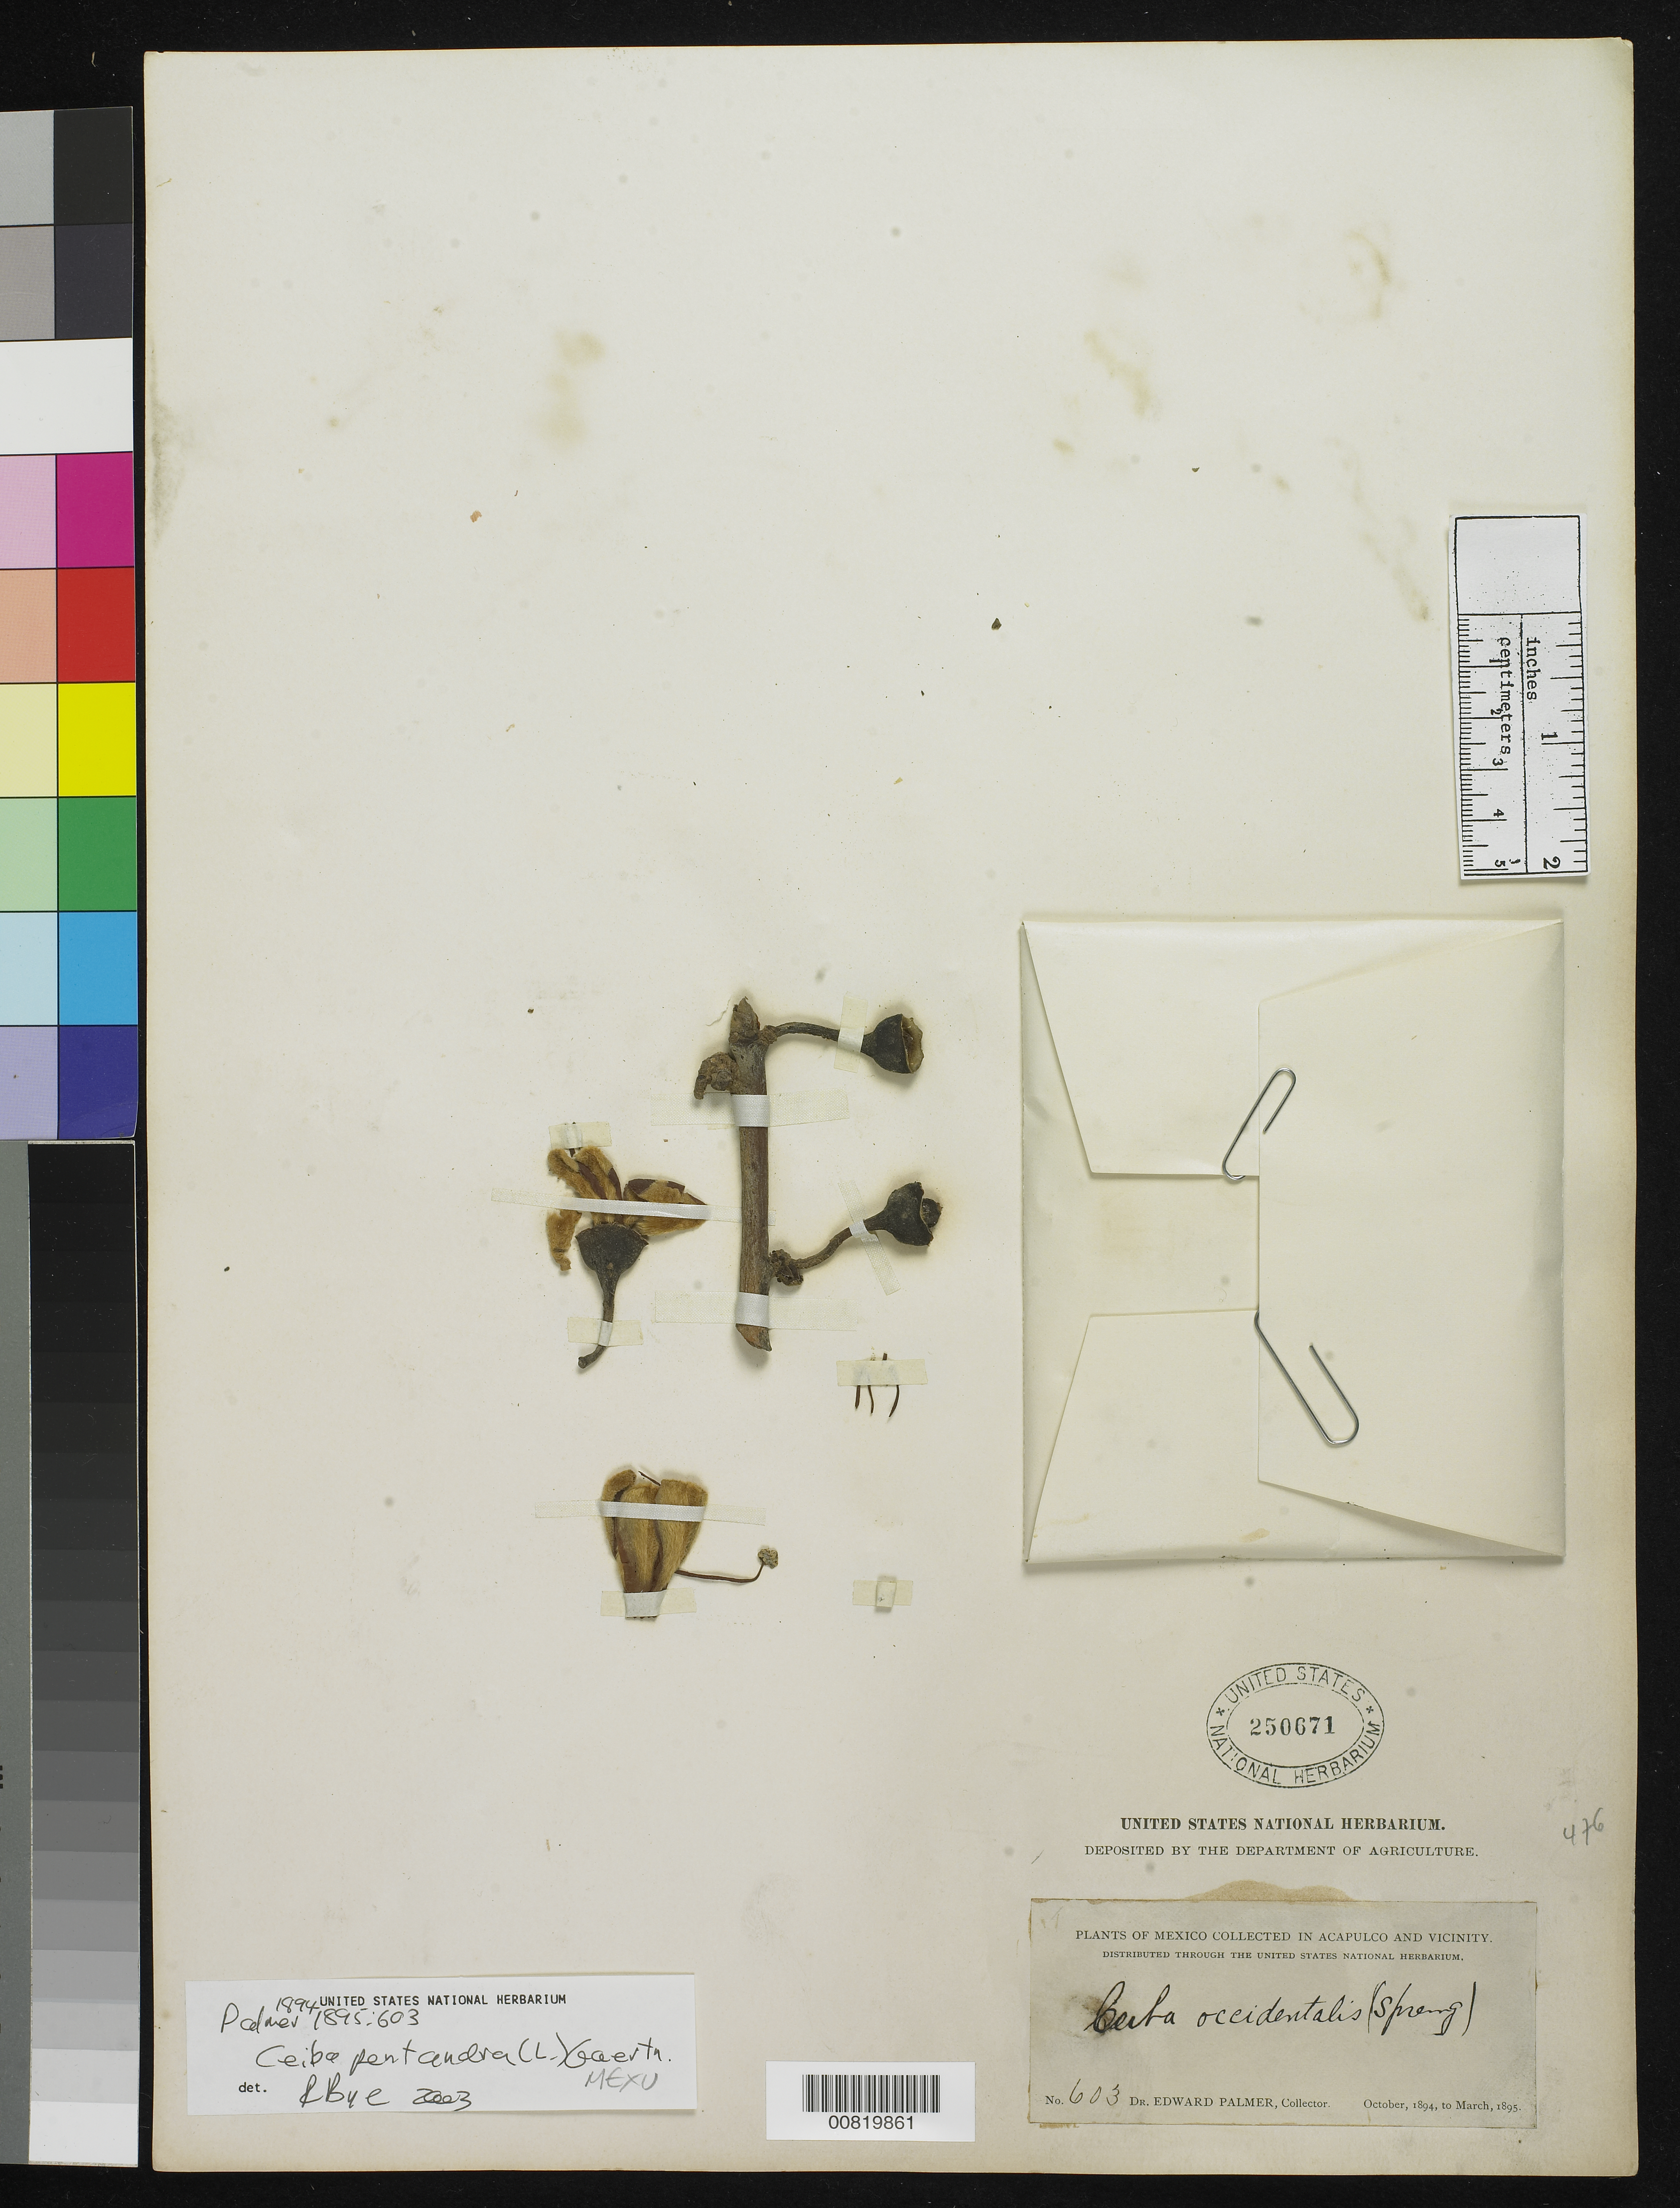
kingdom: Plantae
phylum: Tracheophyta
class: Magnoliopsida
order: Malvales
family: Malvaceae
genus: Ceiba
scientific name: Ceiba pentandra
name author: (L.) Gaertn.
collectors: E. Palmer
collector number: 603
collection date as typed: Oct 1894 to -- Mar 1895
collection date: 1894-10/1895-03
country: Mexico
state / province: Guerrero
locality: Acapulco, Guerrero and vicinity.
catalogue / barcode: US 250671